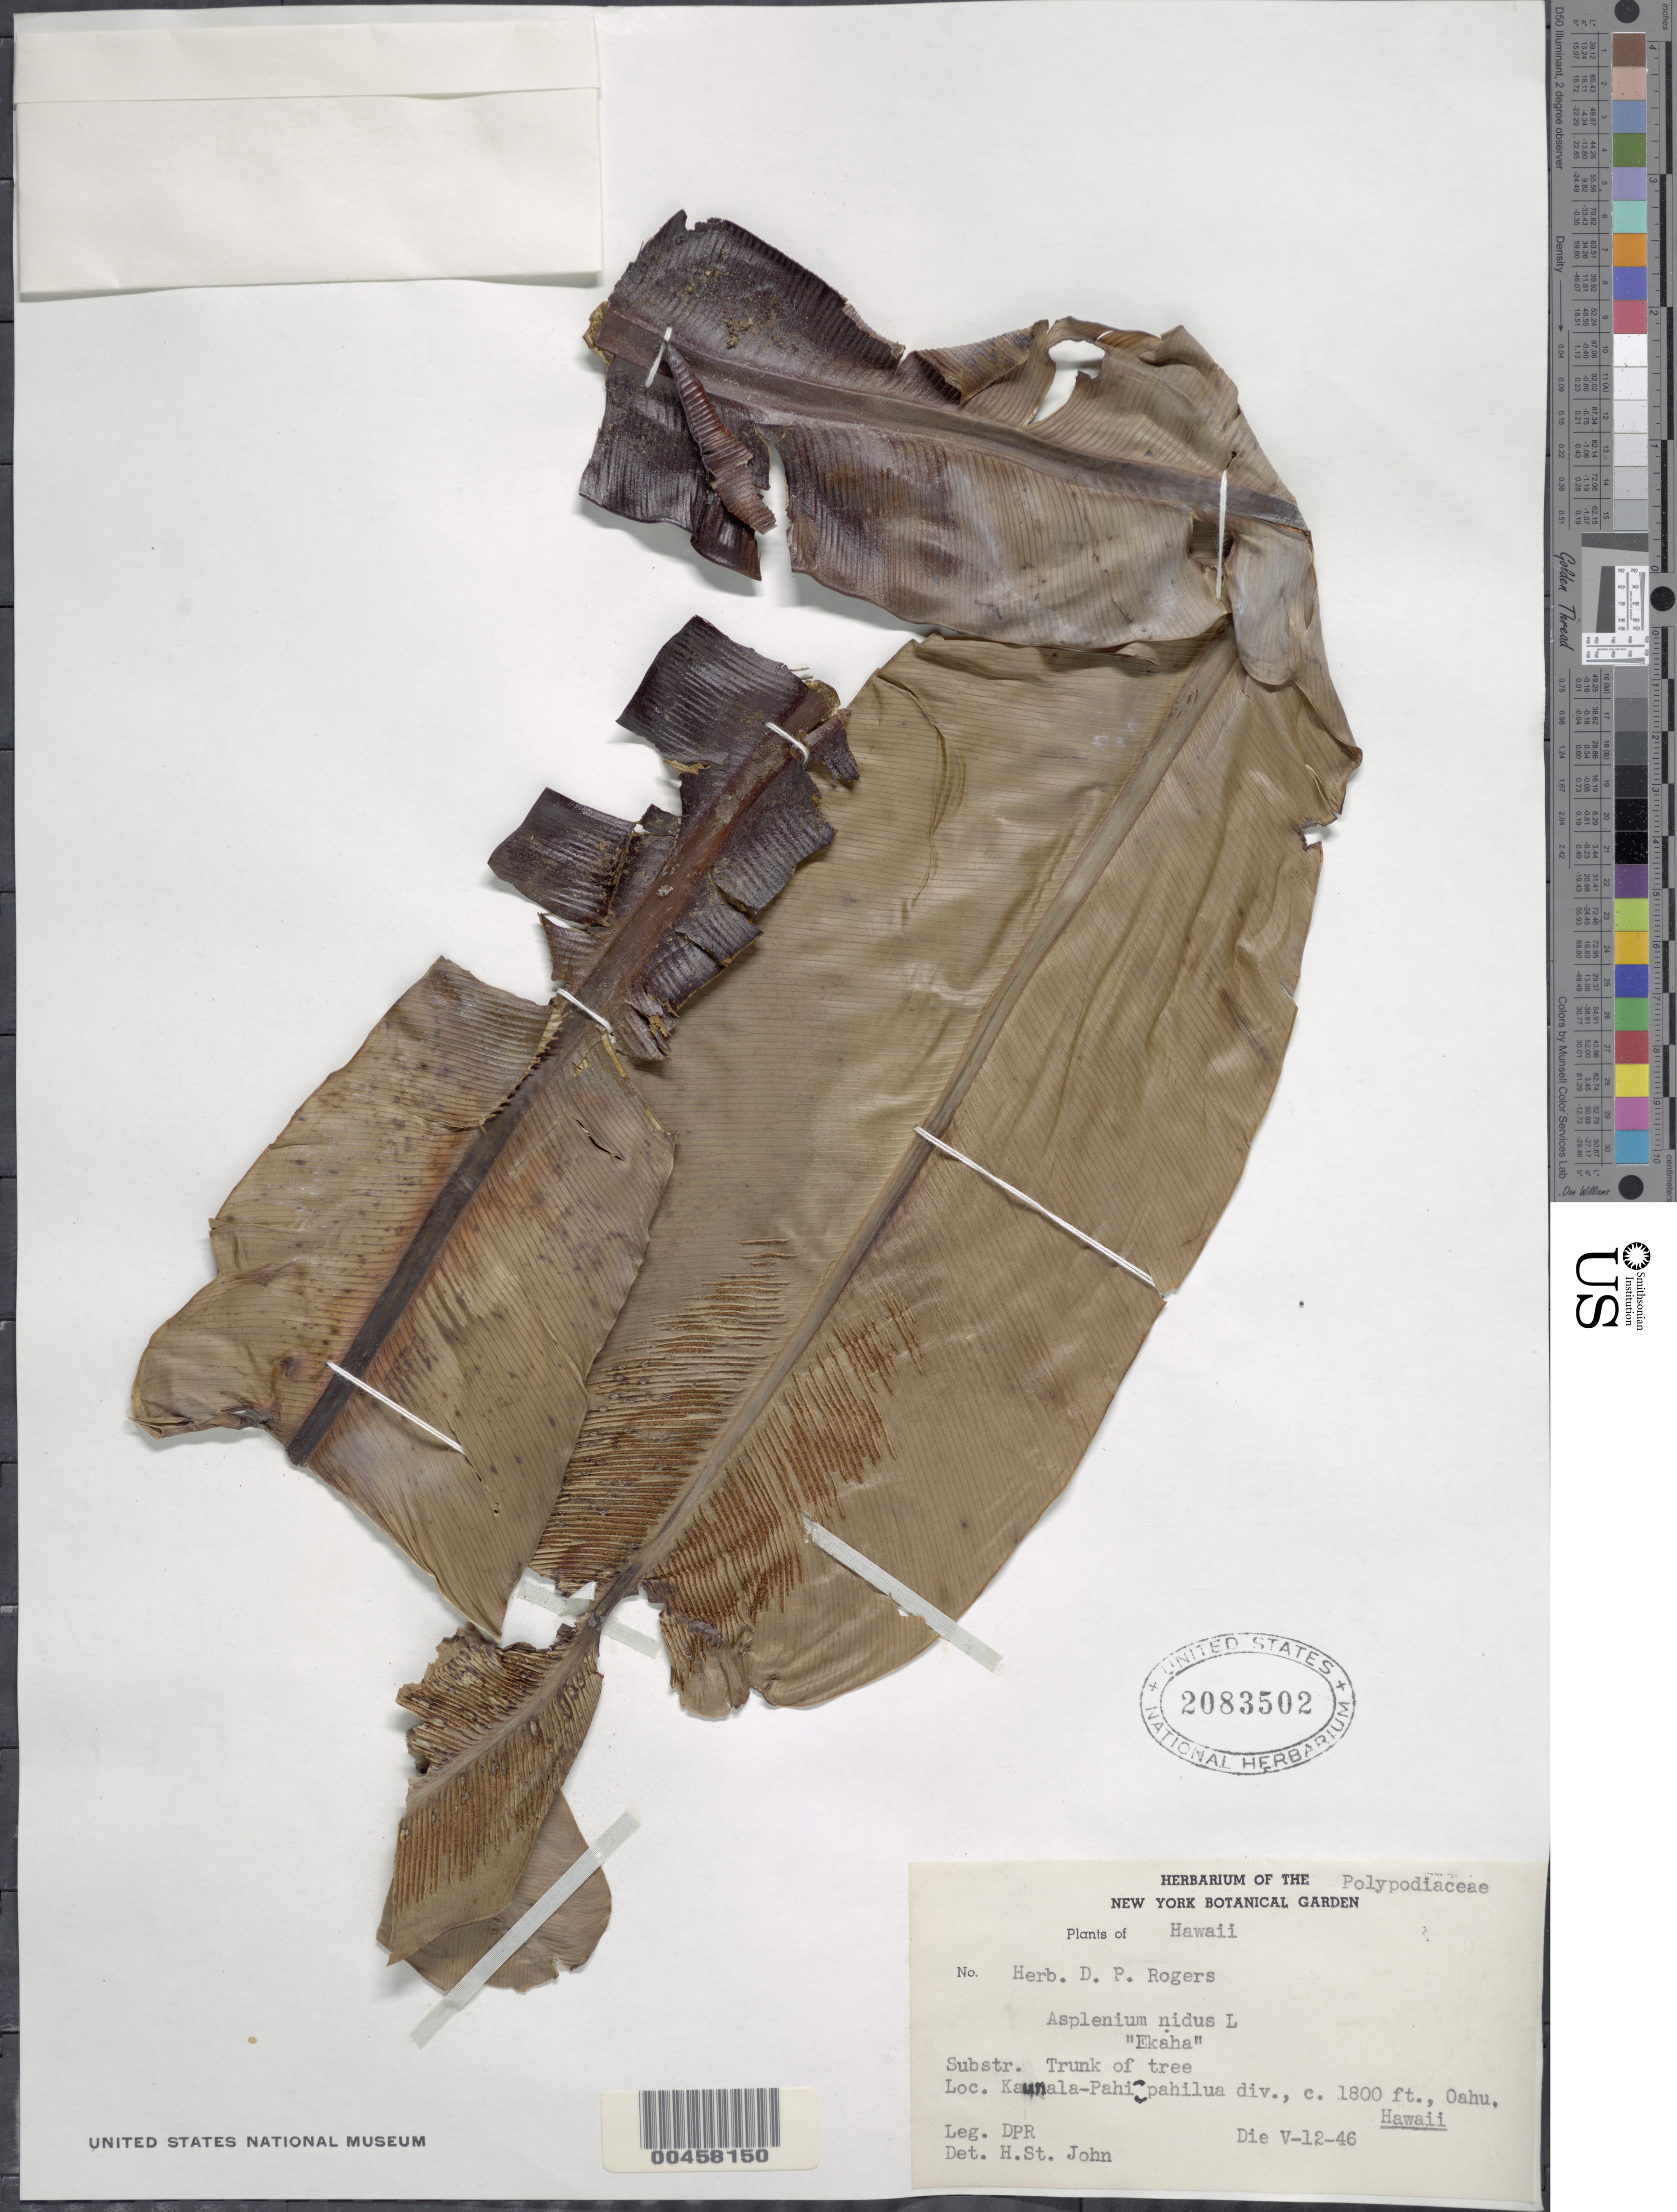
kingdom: Plantae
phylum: Tracheophyta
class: Polypodiopsida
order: Polypodiales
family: Aspleniaceae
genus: Asplenium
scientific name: Asplenium nidus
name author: L.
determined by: St. John, H.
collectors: D. Rogers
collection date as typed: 12 May 1946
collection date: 1946-05-12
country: United States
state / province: Hawaii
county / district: Honolulu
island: Oahu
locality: Kaunala-Pahipahilua div.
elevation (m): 549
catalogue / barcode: US 2083502